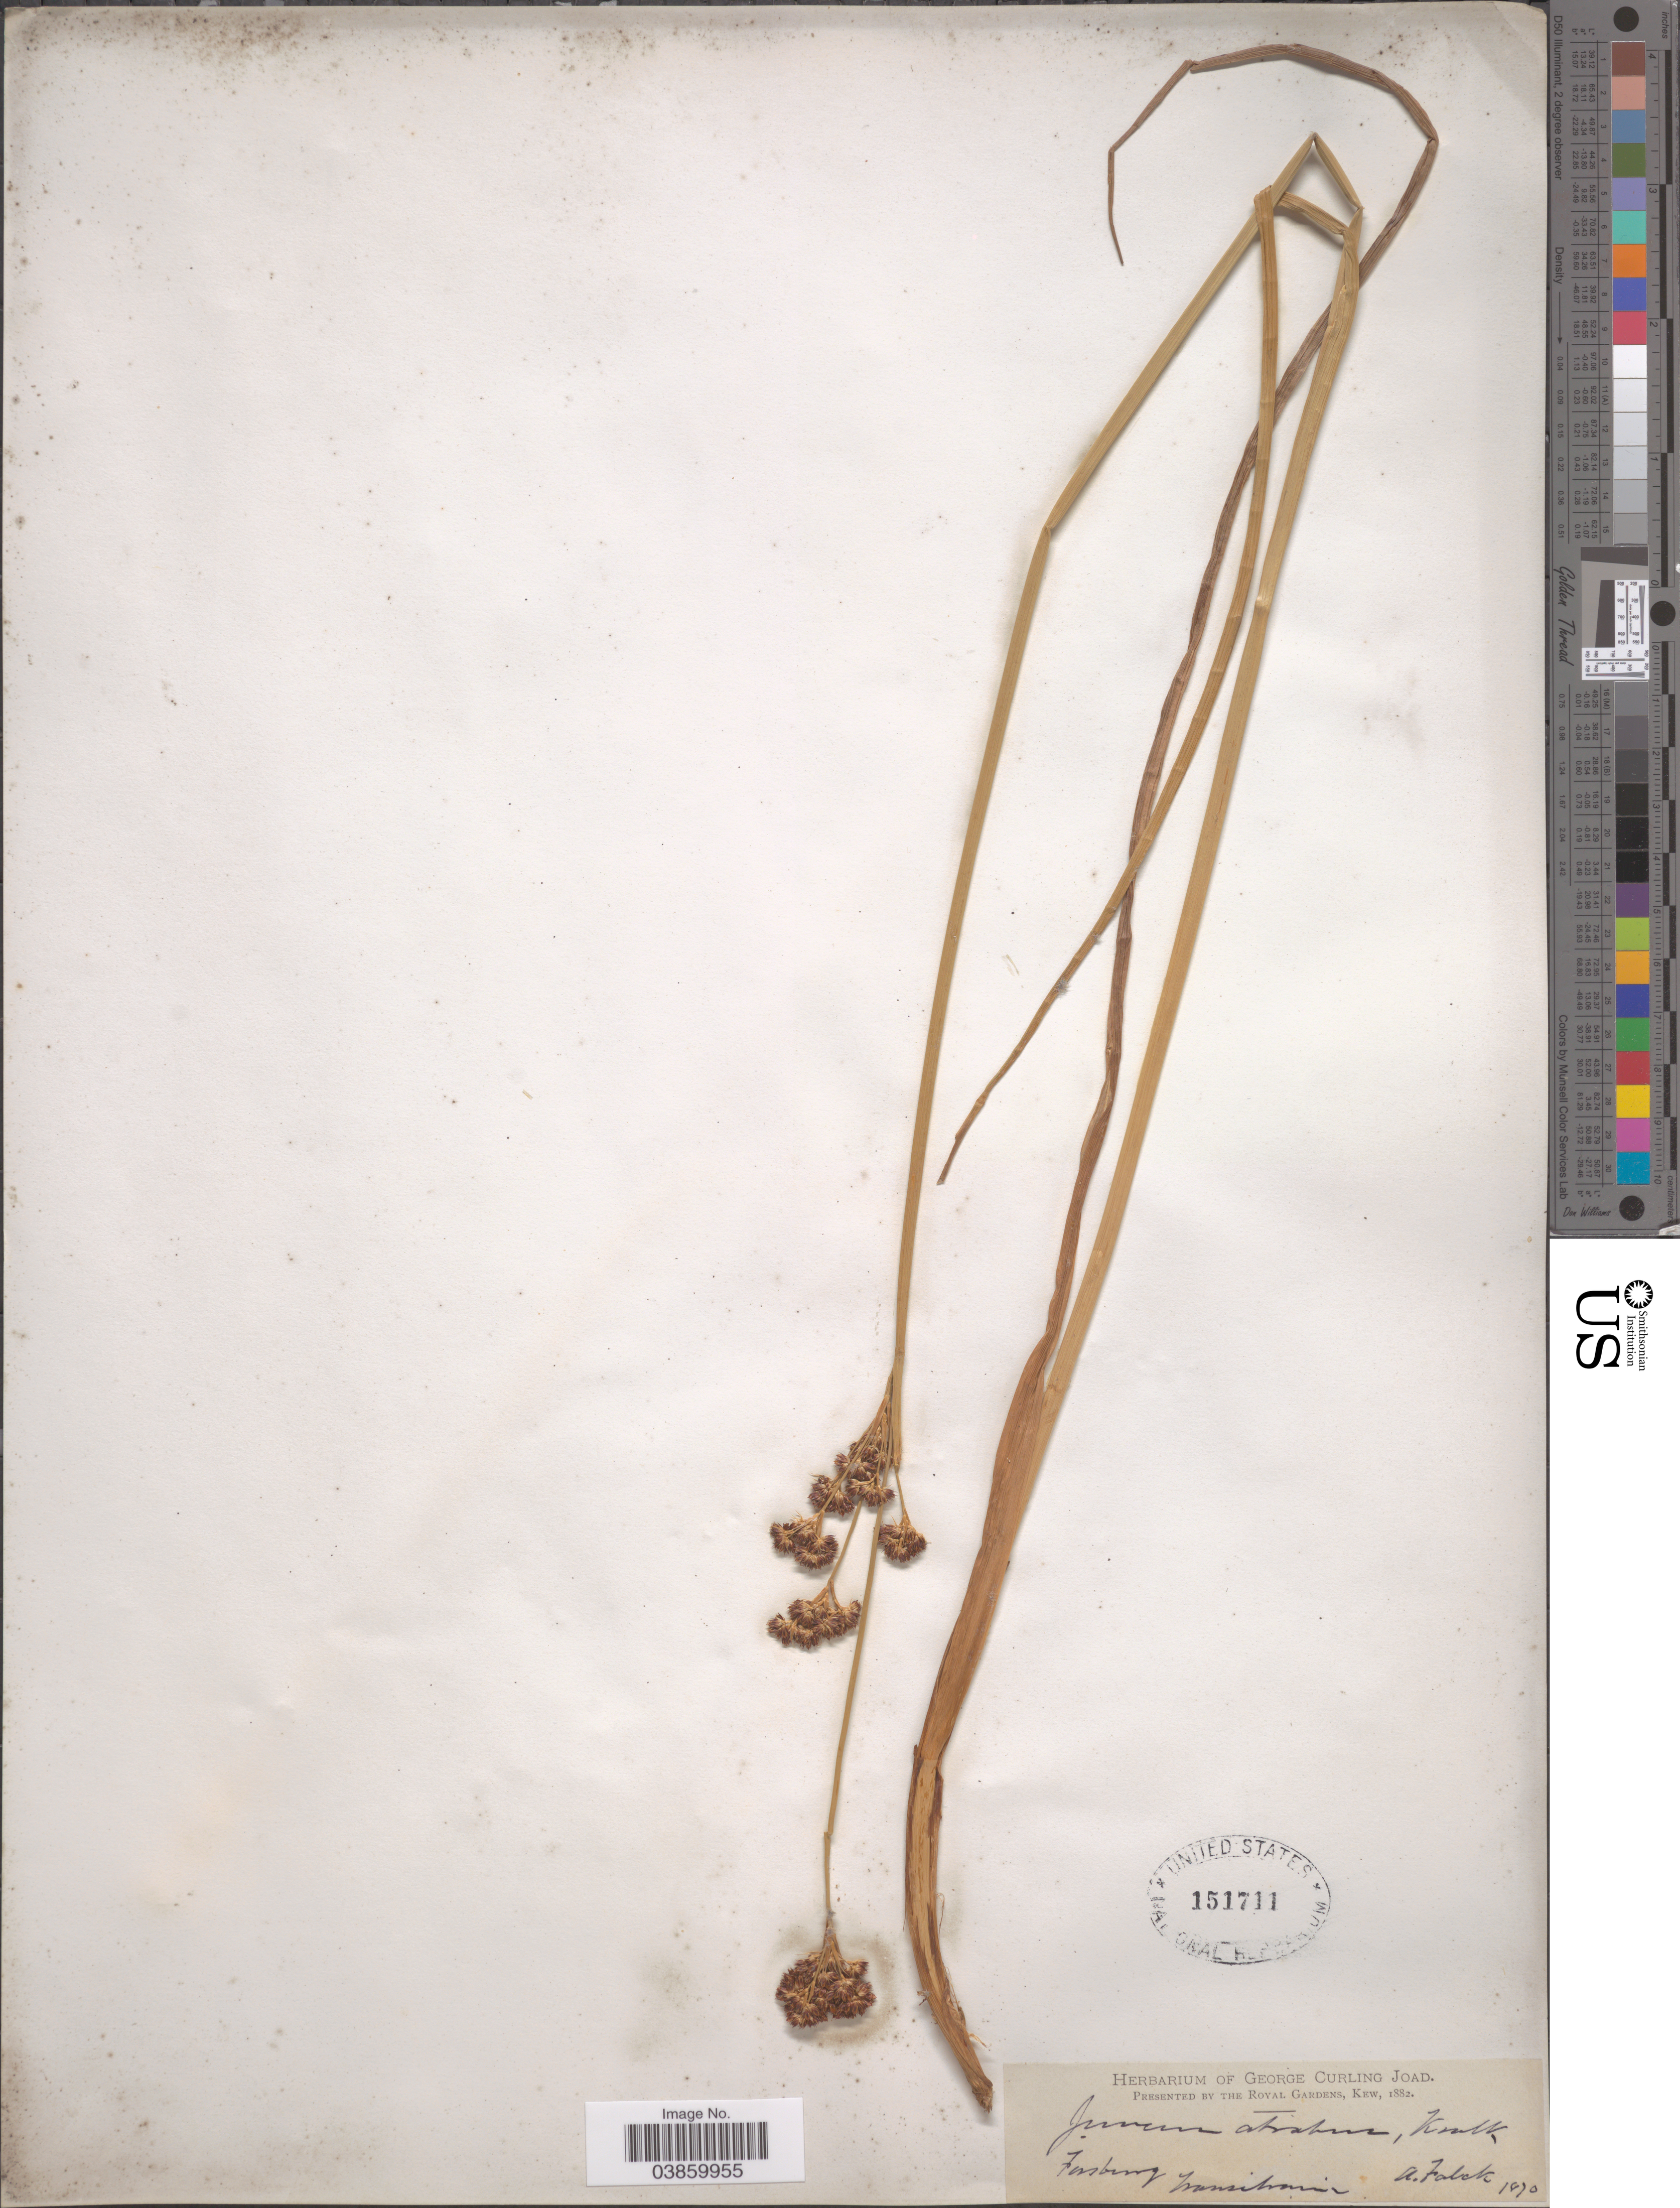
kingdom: Plantae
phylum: Tracheophyta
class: Liliopsida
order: Poales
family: Juncaceae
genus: Juncus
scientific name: Juncus atratus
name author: Krock.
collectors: A. Falck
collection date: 1870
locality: Fosberg Iransihanis. [interpreted]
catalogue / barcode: US 151711